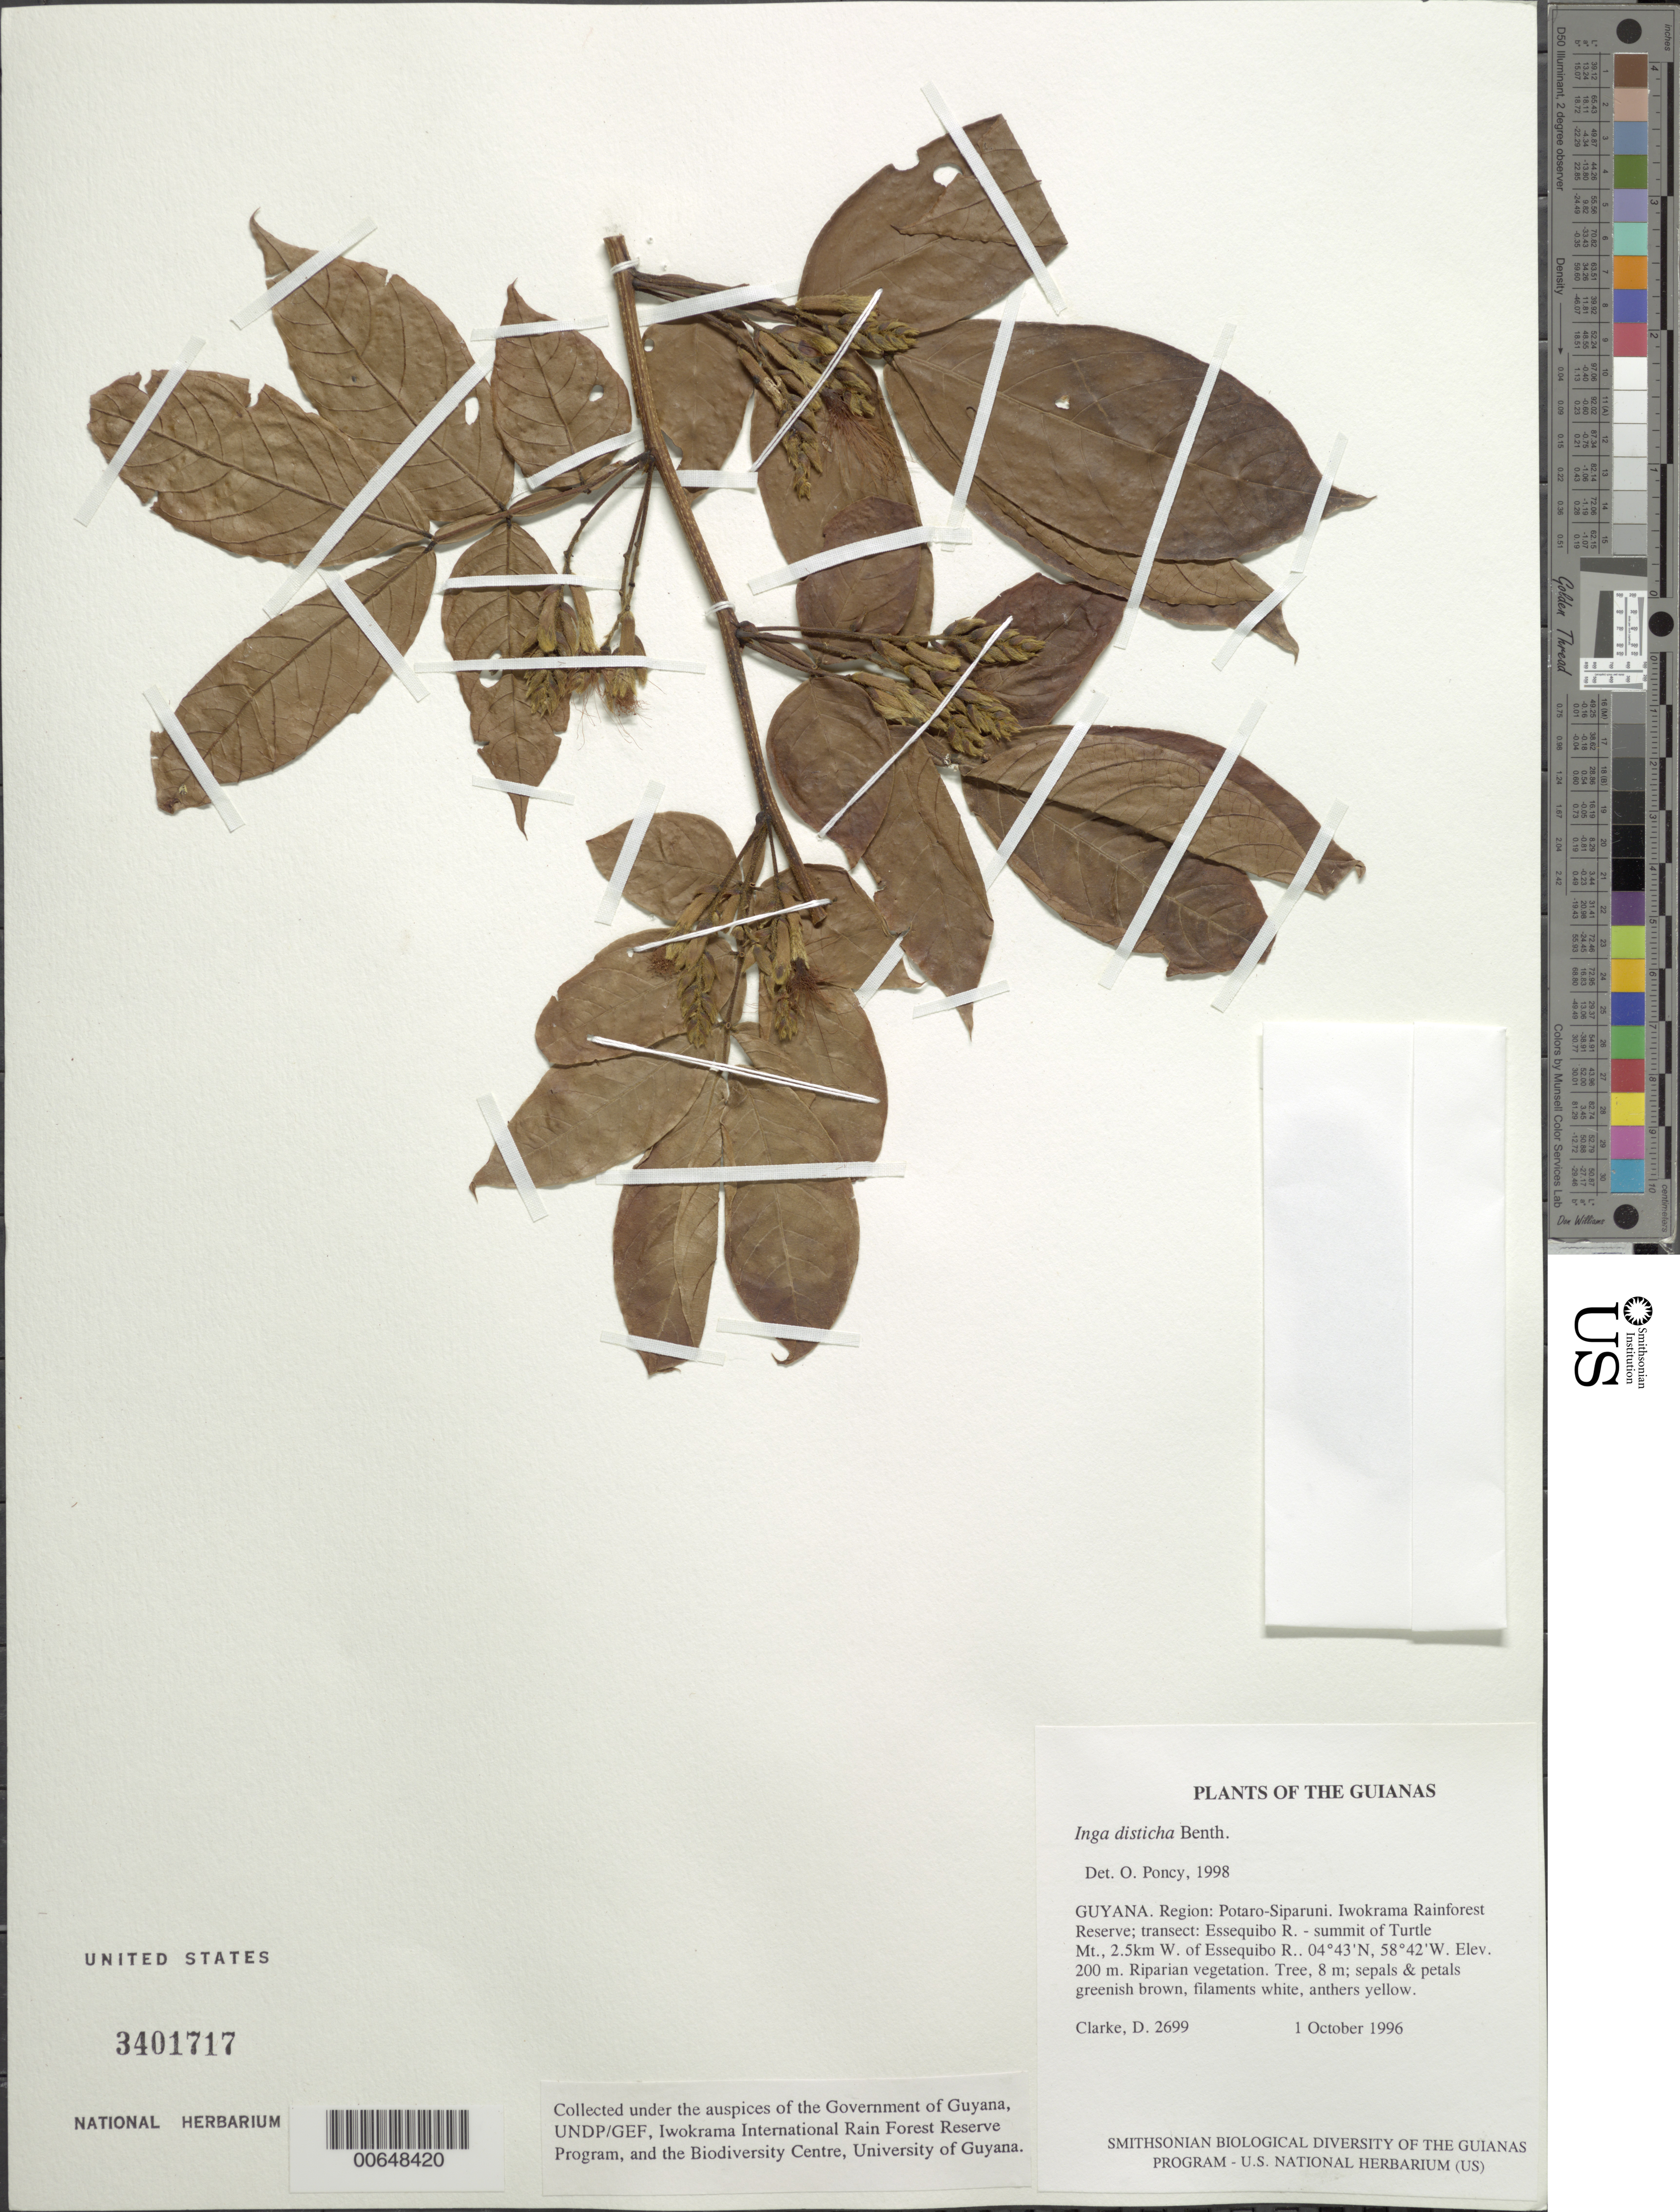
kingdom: Plantae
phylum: Tracheophyta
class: Magnoliopsida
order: Fabales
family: Fabaceae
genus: Inga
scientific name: Inga disticha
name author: Benth.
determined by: Poncy, O.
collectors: H. D. Clarke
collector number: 2699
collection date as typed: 1 October 1996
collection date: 1996-10-01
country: Guyana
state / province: Potaro-Siparuni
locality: Iwokrama Rainforest Reserve; transect: Essequibo R. - summit of Turtle Mt., 2.5km W. of Essequibo R.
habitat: Riparian vegetation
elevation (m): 200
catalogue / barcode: US 3401717